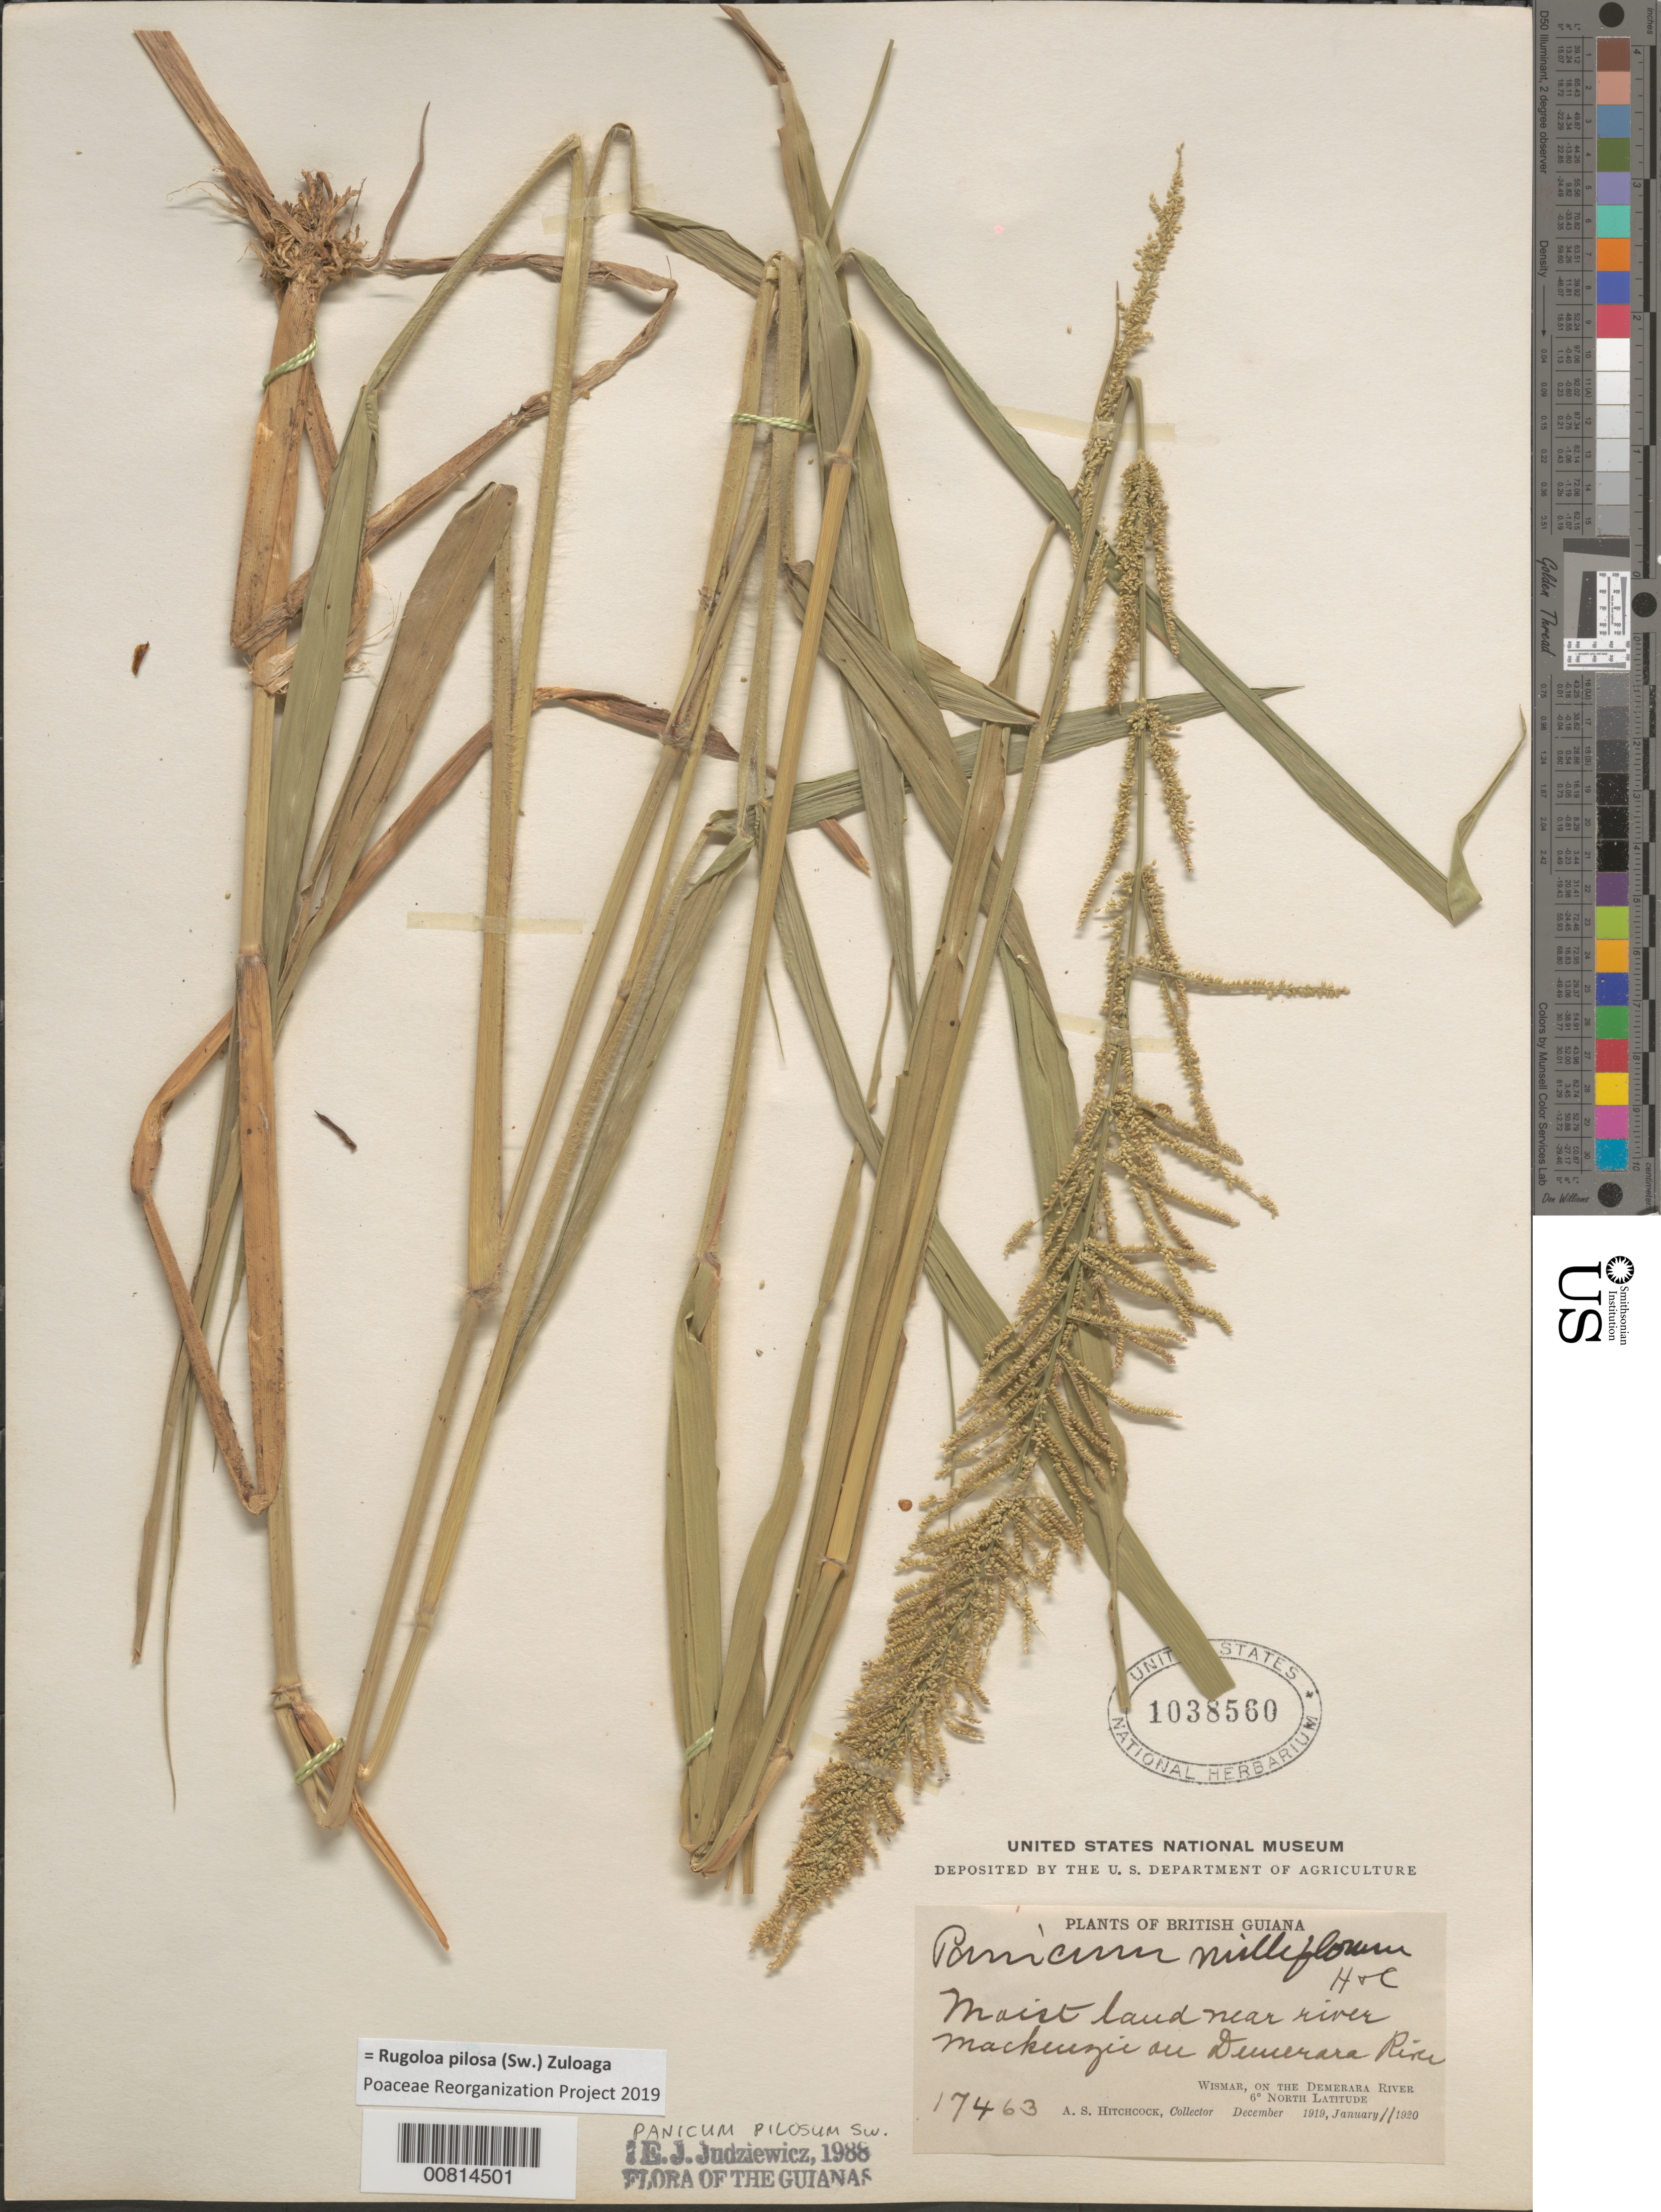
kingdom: Plantae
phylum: Tracheophyta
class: Liliopsida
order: Poales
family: Poaceae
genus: Panicum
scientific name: Panicum pilosum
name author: Sw.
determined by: Judziewicz, E. J.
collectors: A. S. Hitchcock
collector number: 17463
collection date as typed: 11-Jan-20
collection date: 1920-01-11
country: Guyana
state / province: U. Demerara-Berbice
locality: Mackenzie, opposite Wismar, on Demerara River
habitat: Moist land near river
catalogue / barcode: US 1038560